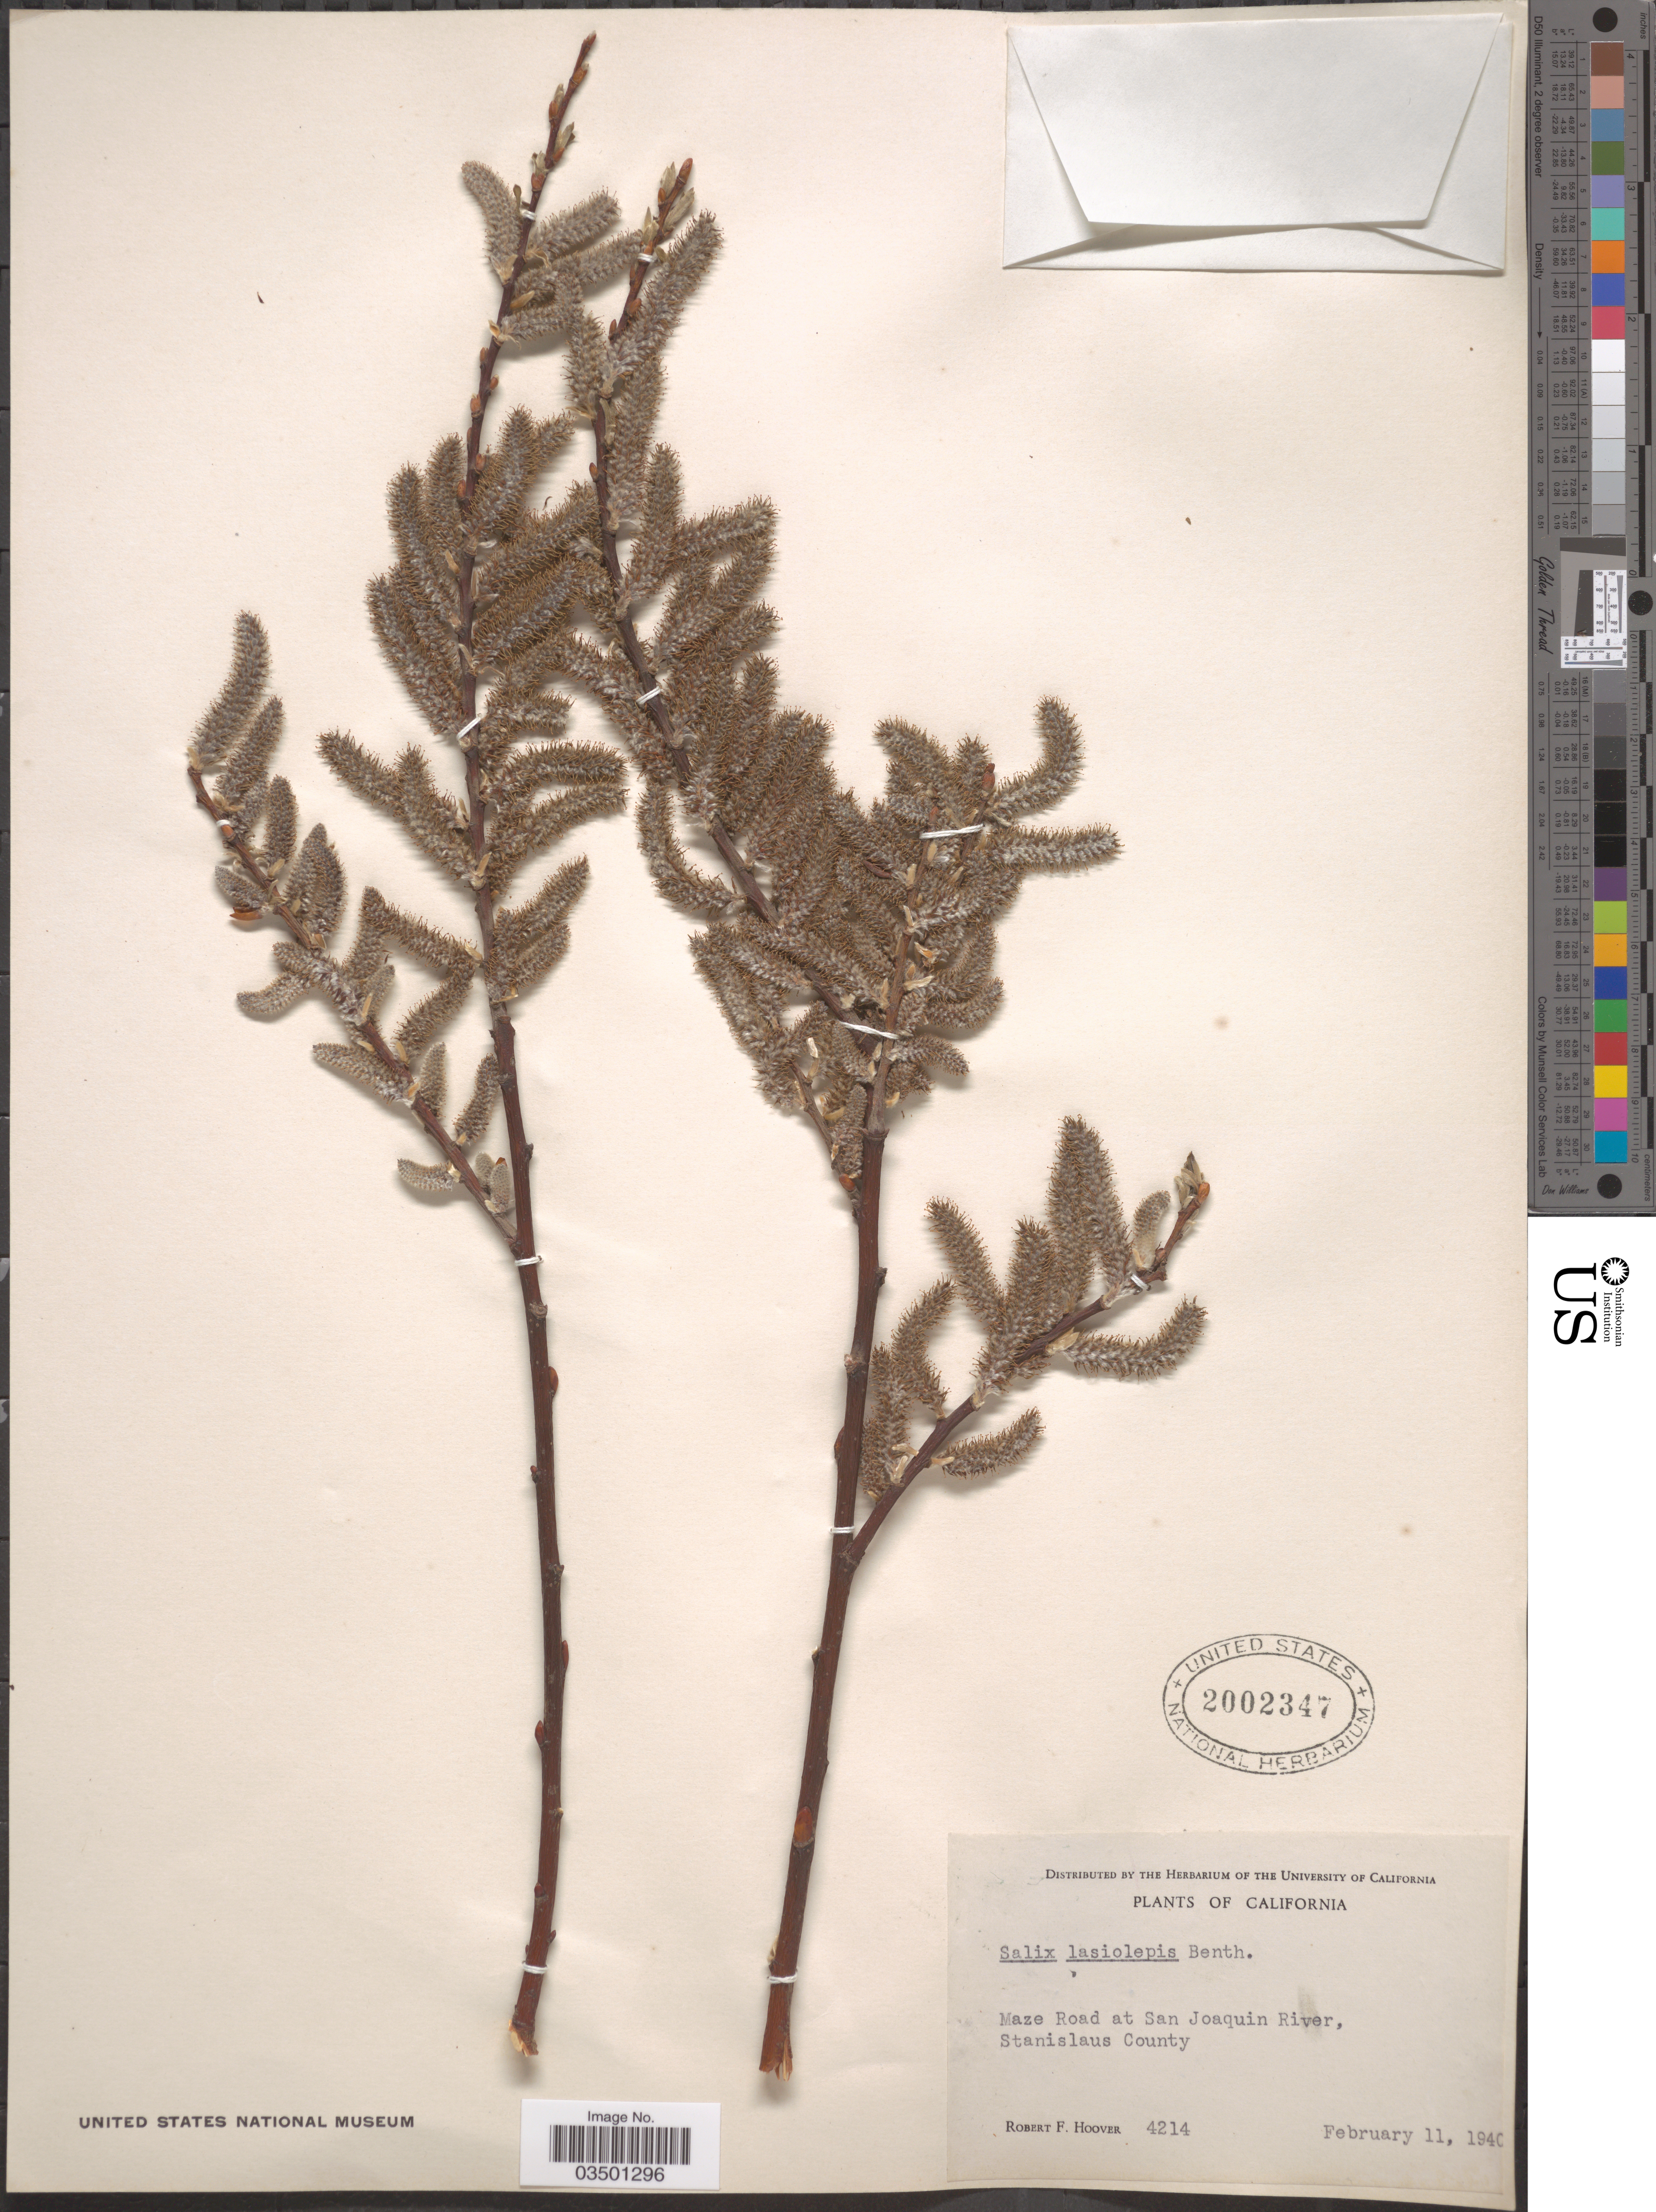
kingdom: Plantae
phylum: Tracheophyta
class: Magnoliopsida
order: Malpighiales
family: Salicaceae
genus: Salix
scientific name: Salix lasiolepis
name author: Benth.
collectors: R. F. Hoover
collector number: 4214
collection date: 1940-02-11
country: United States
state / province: California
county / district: Stanislaus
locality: Maze Road at San Joaquin River, Stanislaus County.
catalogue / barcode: US 2002347